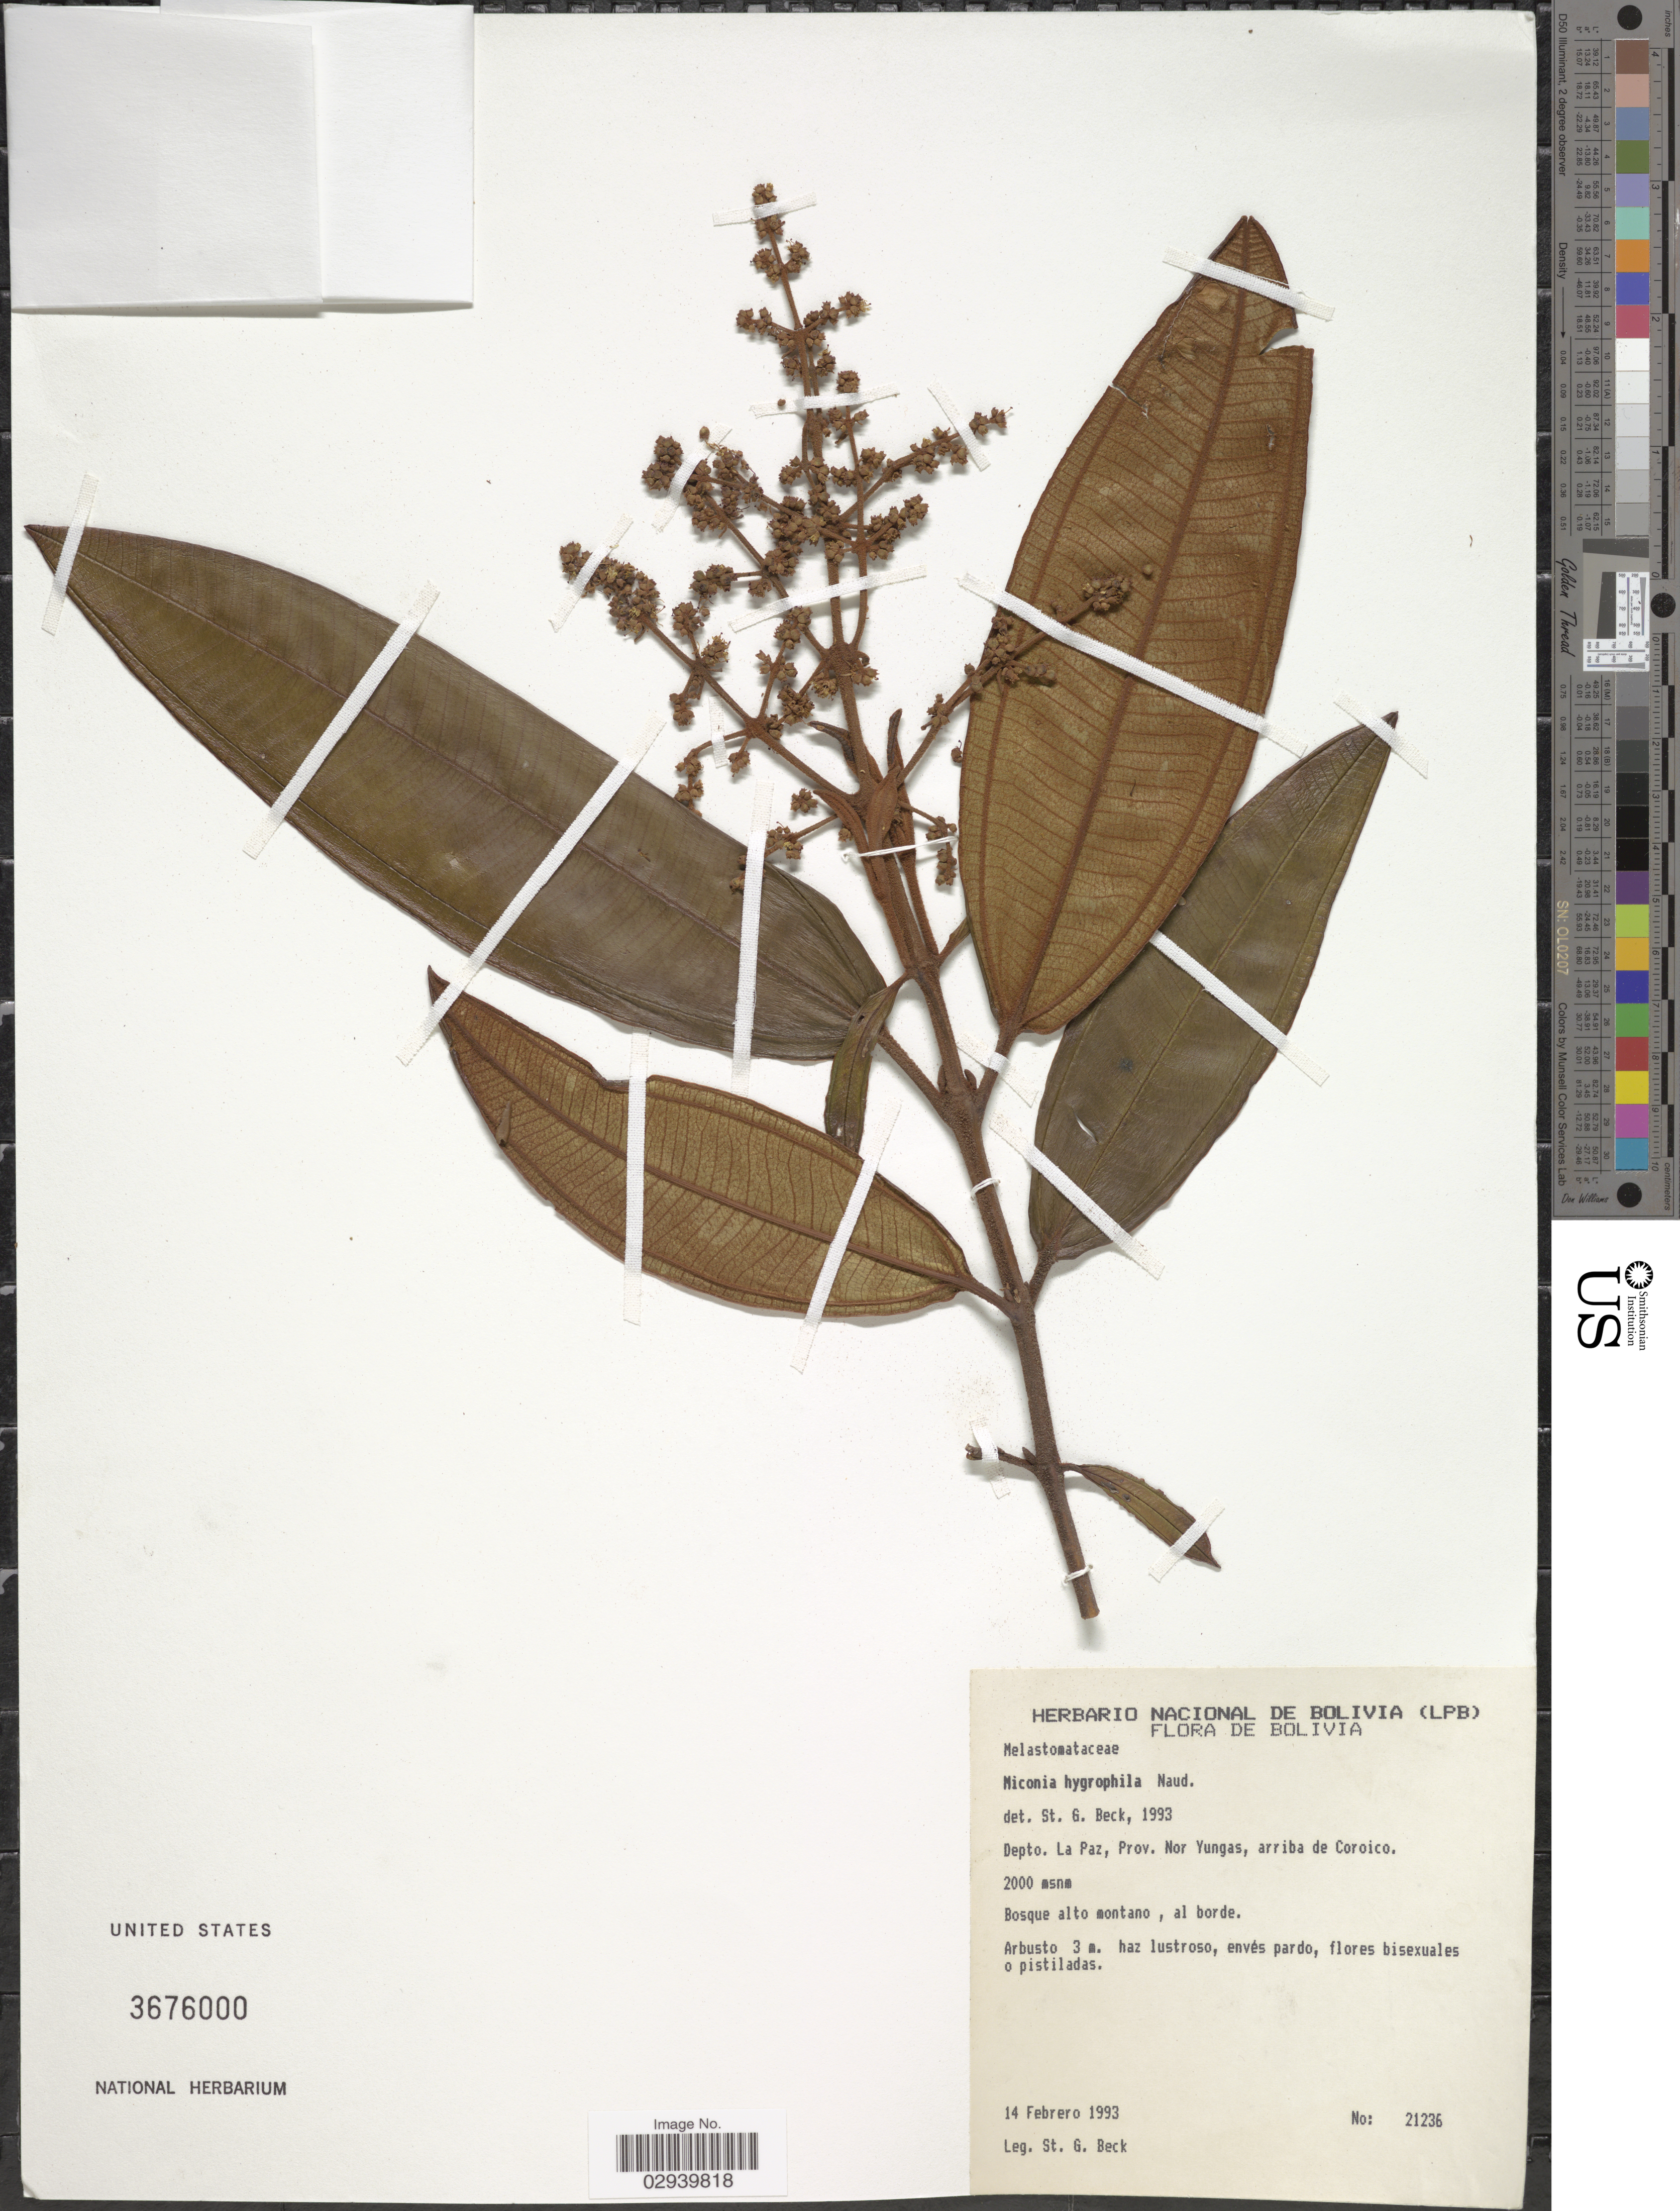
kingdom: Plantae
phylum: Tracheophyta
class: Magnoliopsida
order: Myrtales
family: Melastomataceae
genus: Miconia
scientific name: Miconia hygrophila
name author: Naudin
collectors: S. Beck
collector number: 21236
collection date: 1993-02-14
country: Bolivia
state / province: La Paz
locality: Depto. La Paz, Prov. Nor Yunhas, arriba de Coroico.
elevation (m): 2000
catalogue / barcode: US 3676000